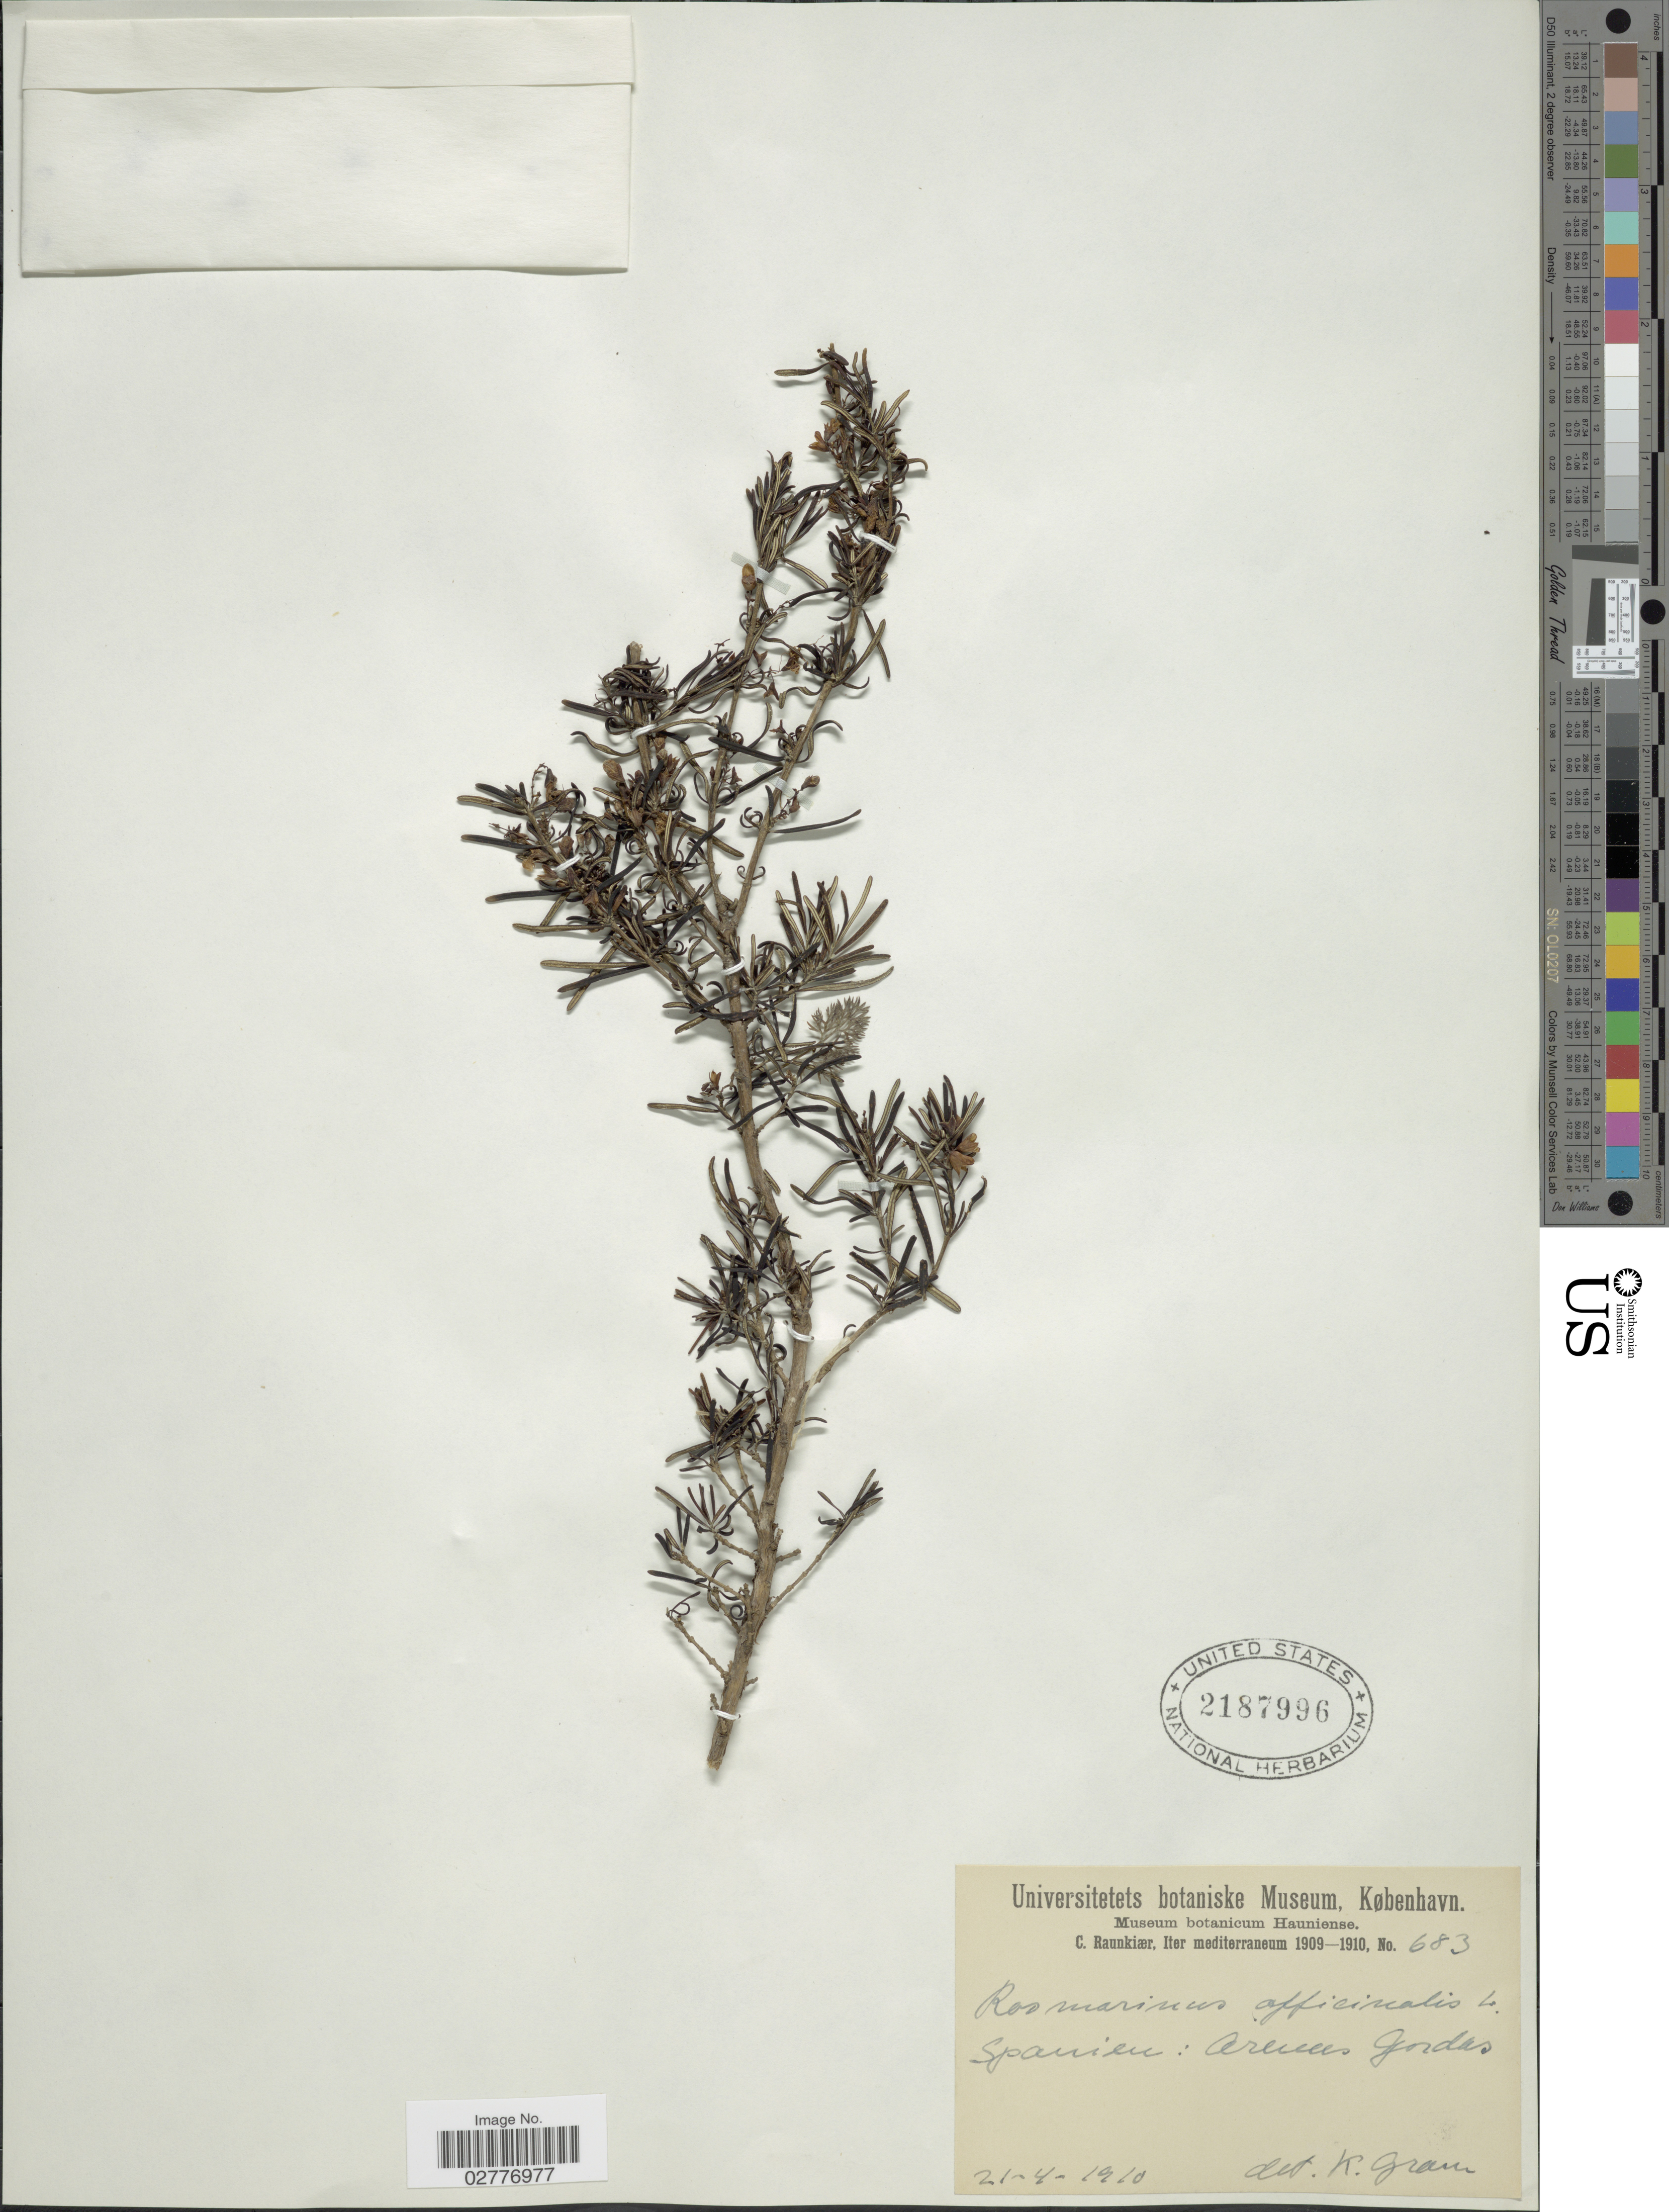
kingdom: Plantae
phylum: Tracheophyta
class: Magnoliopsida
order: Lamiales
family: Lamiaceae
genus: Rosmarinus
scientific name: Rosmarinus officinalis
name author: L.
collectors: C. Raunkiær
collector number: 683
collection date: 1910-04-21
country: Spain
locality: Mediterraneum. Spanien: Arenas Gordas.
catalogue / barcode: US 2187996